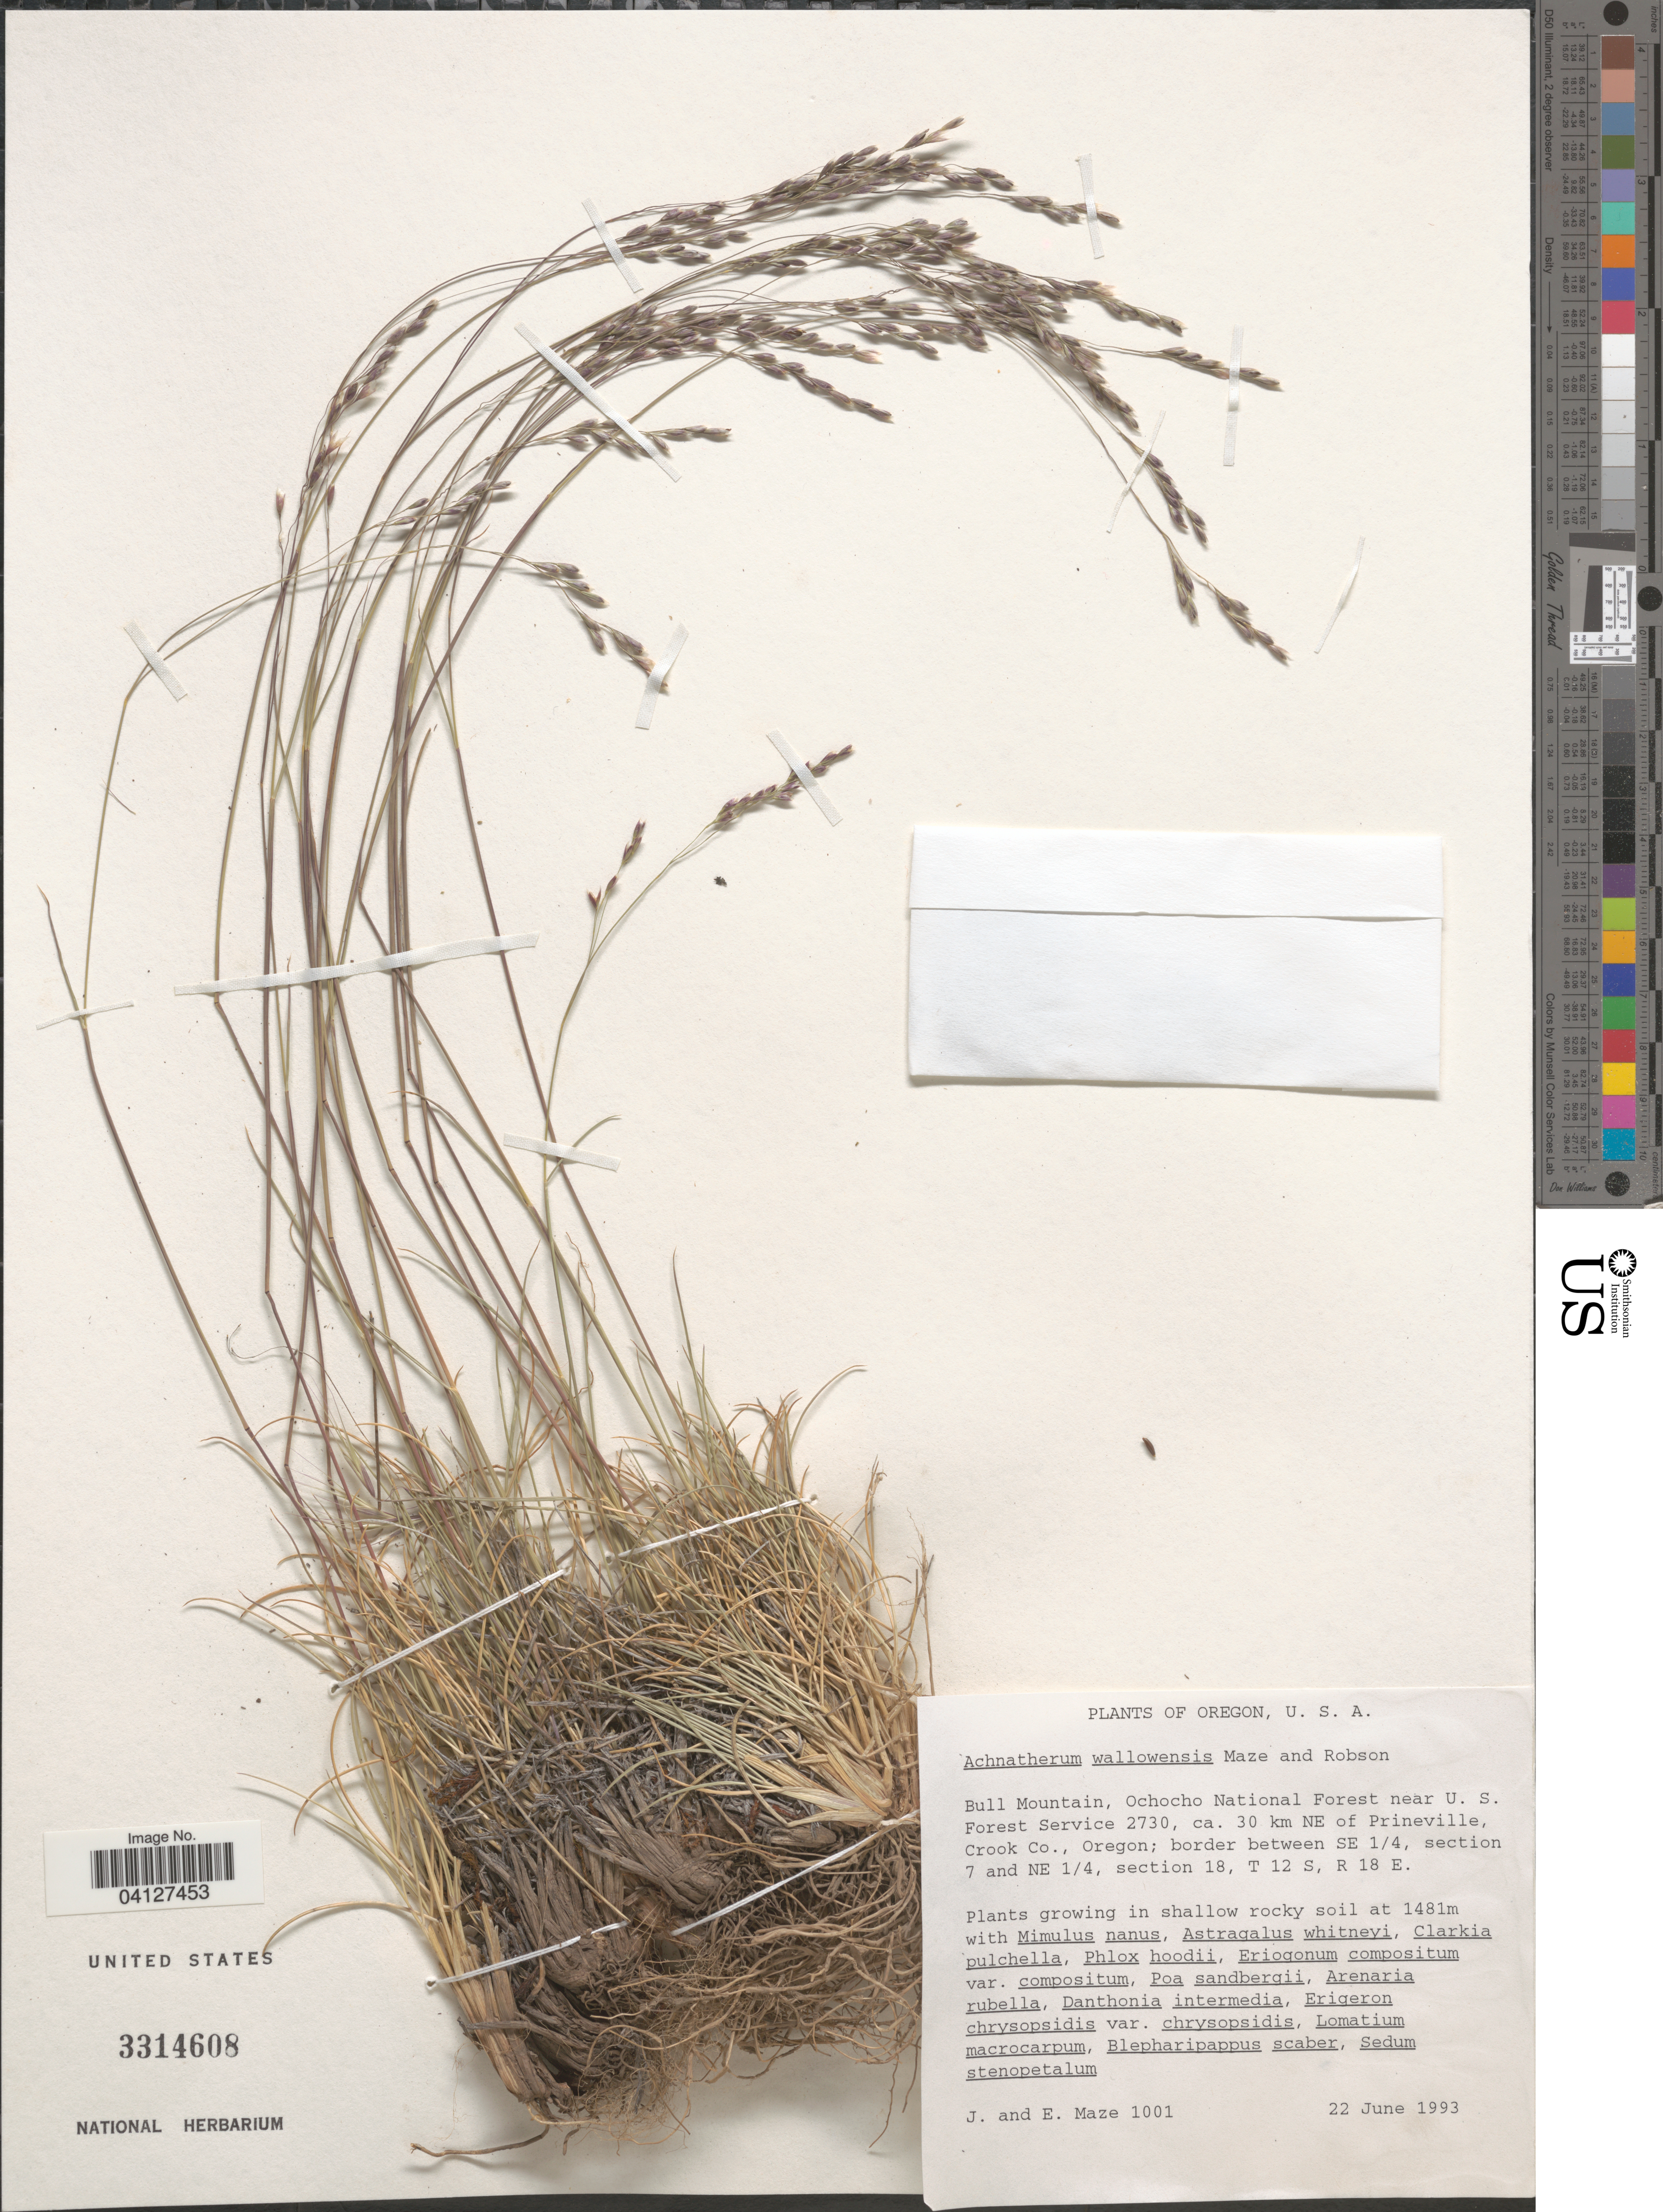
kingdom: Plantae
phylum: Tracheophyta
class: Liliopsida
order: Poales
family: Poaceae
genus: Eriocoma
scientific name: Eriocoma wallowaensis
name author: (J. Maze & K.A. Robson) Romasch.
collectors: J. Maze & E. Maze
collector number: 1001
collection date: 1993-06-22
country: United States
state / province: Oregon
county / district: Crook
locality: Bull Mountain, Ochocho National Forest near U. S. Forest Service 2730, ca. 30 km NE of Prineville, Crook Co.; border between SE ¼, section 7 and NE ¼, section 18, T 12 S, R 18 E.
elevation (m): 1481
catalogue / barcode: US 3314608